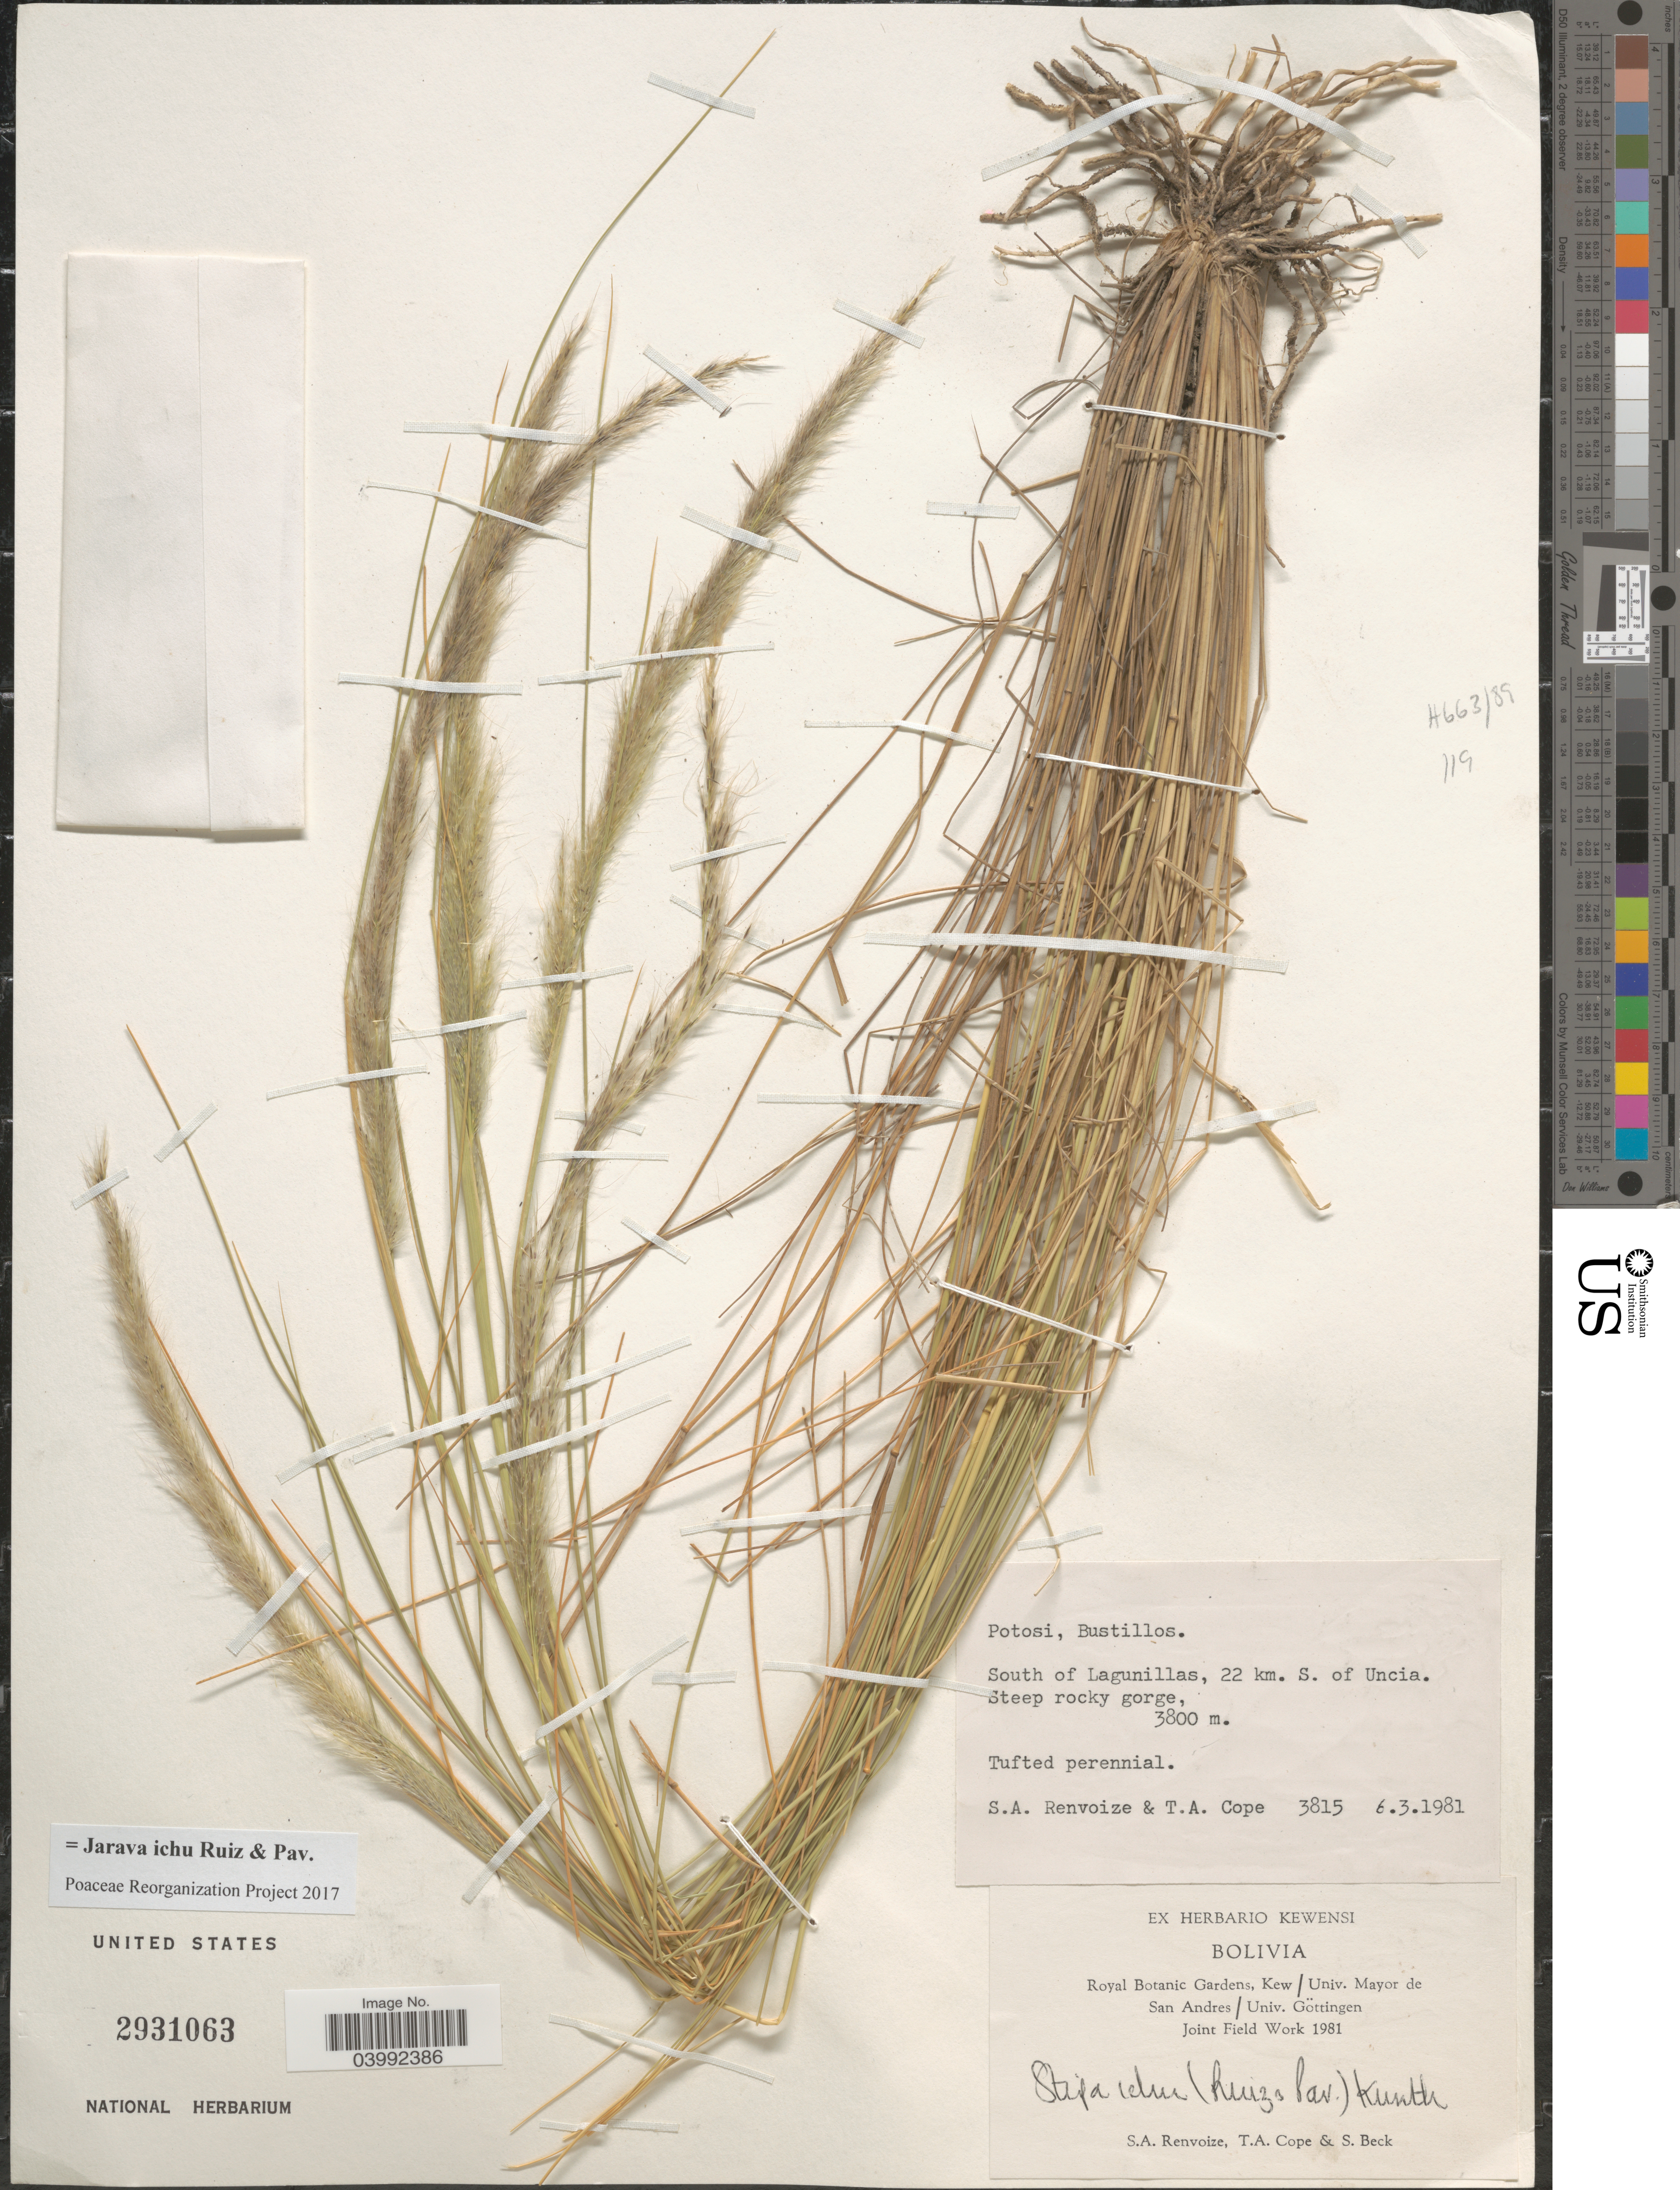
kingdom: Plantae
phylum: Tracheophyta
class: Liliopsida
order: Poales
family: Poaceae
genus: Jarava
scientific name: Jarava ichu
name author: Ruiz & Pav.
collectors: S. A. Renvoize, T. A. Cope & S. G. Beck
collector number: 3815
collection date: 1981-03-06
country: Bolivia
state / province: Potosi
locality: Potosi, Bustillos. South of Lagunillas, 22 km. S. of Uncia.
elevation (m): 3800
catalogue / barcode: US 2931063